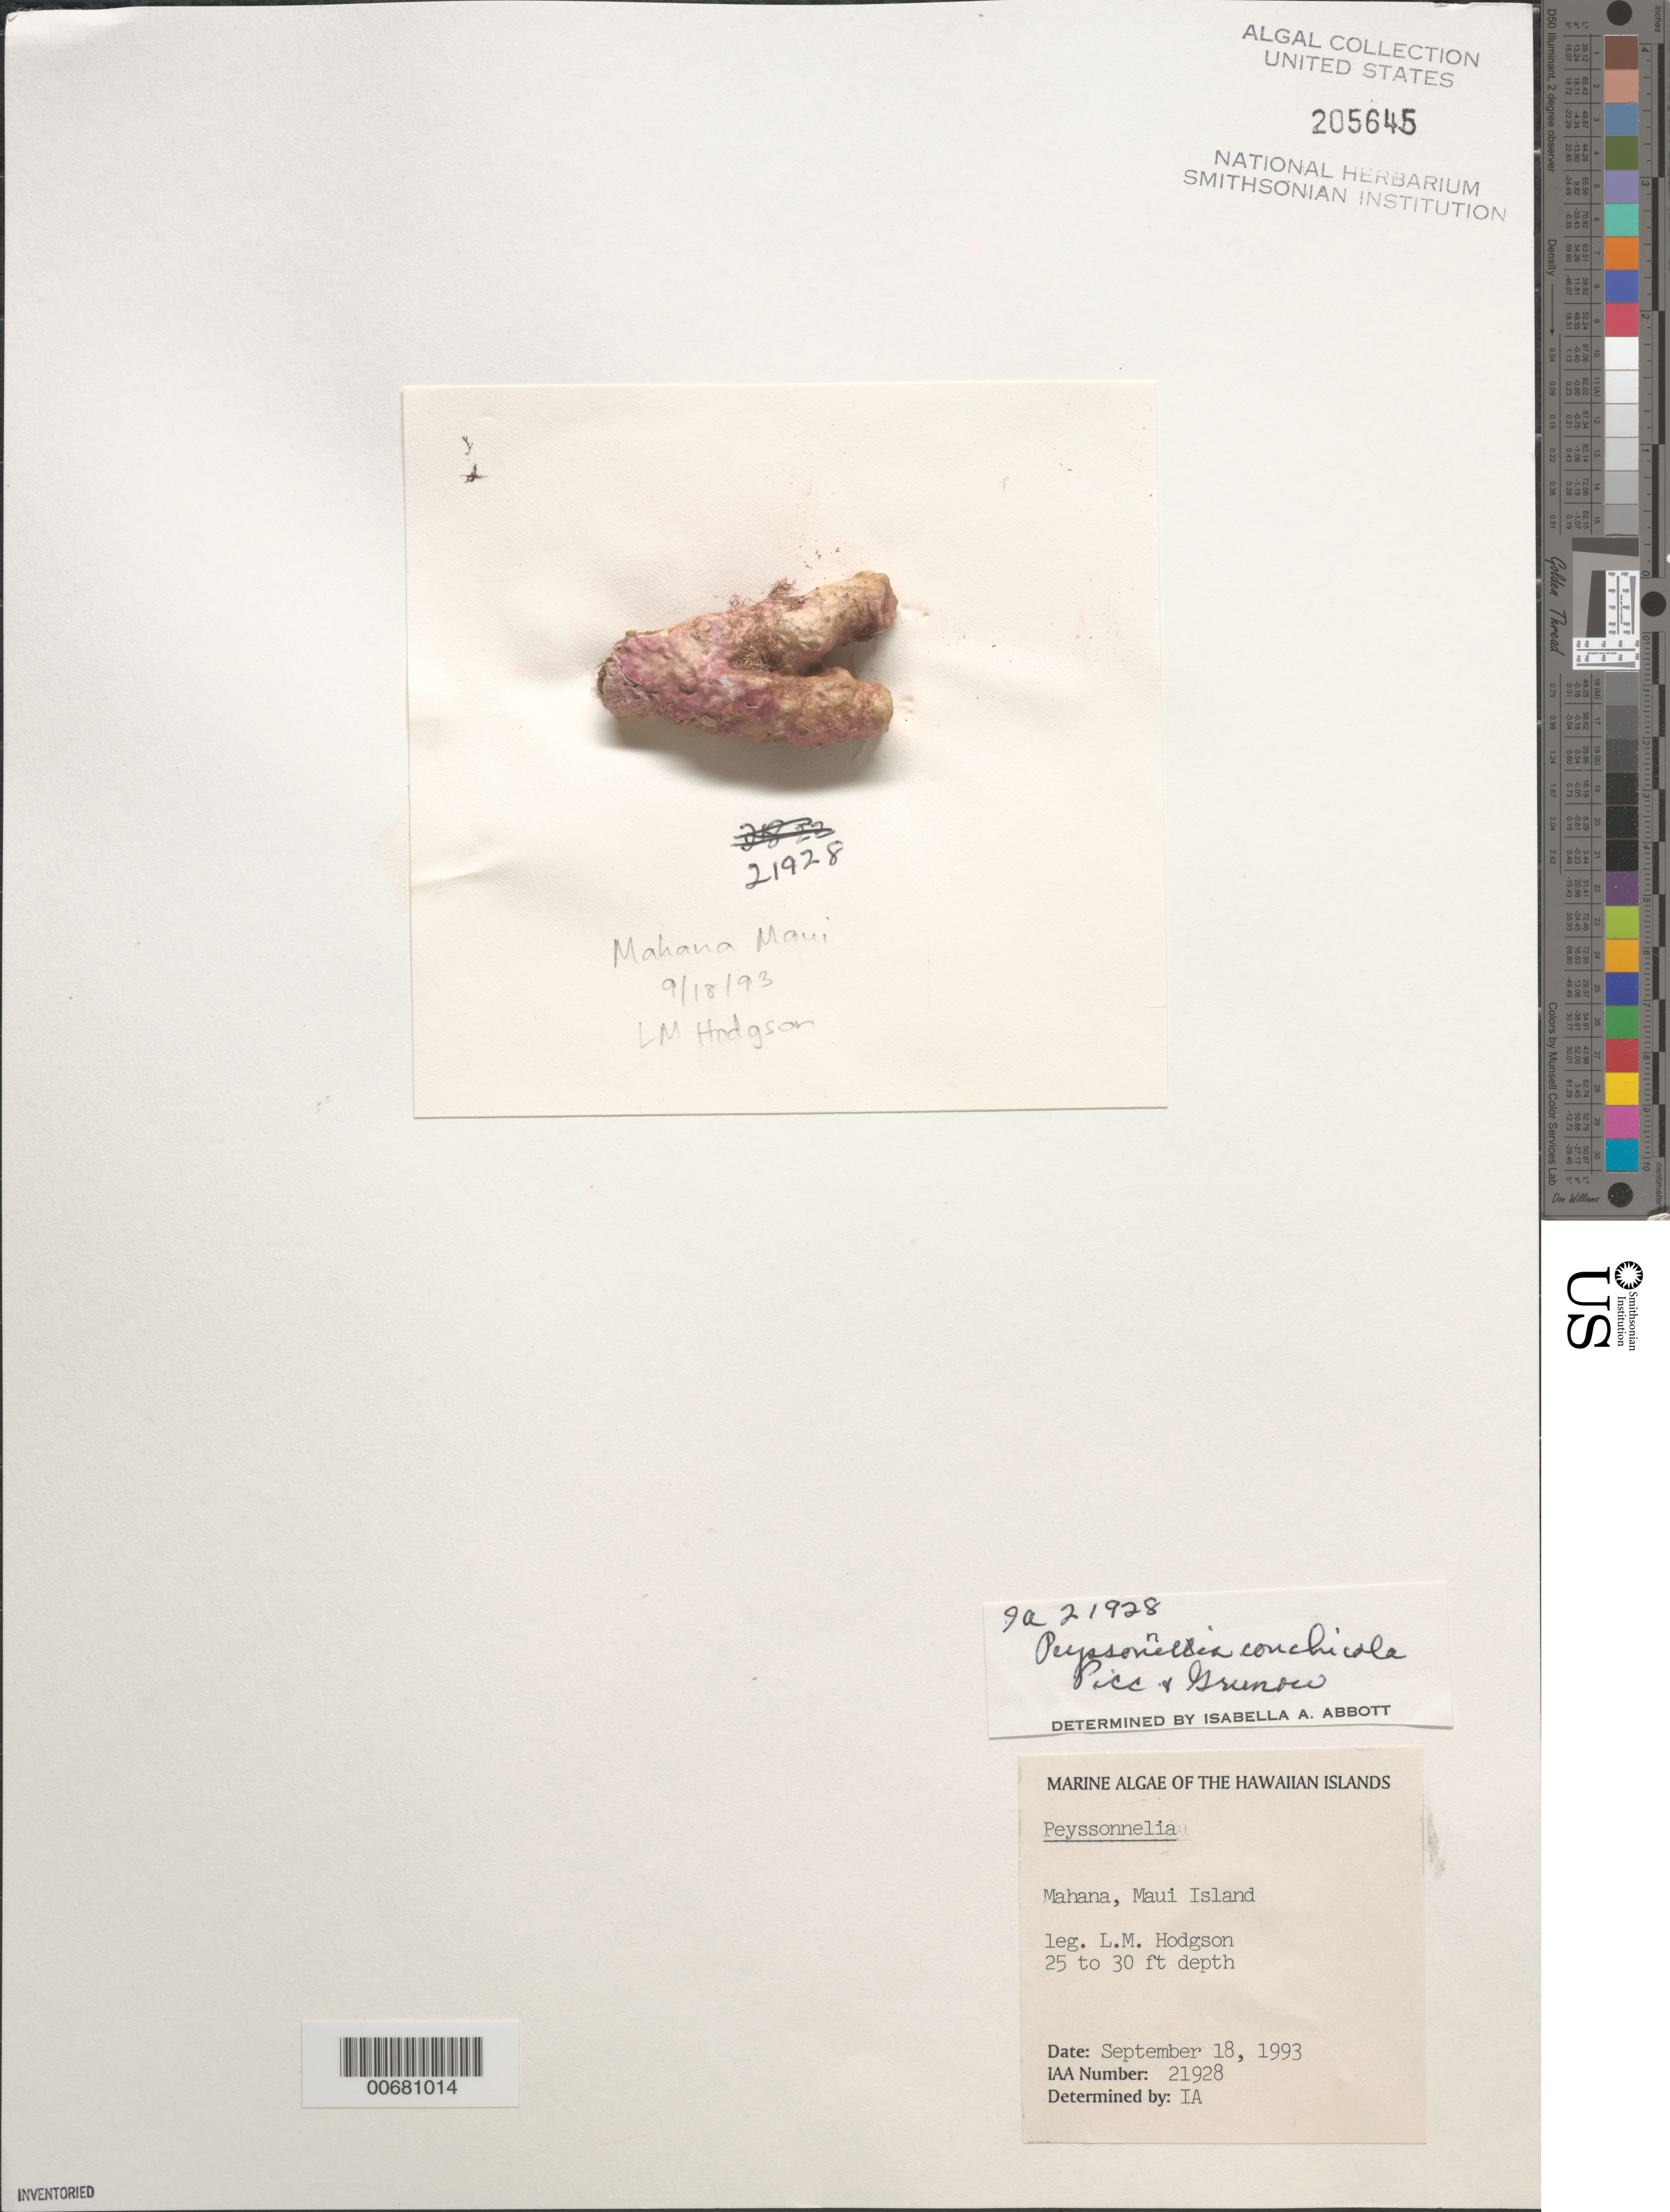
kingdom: Plantae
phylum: Rhodophyta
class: Florideophyceae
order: Peyssonneliales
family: Peyssonneliaceae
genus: Peyssonnelia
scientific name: Peyssonnelia conchicola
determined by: Abbott, Isabella A.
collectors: L. M. Hodgson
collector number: IAA 21928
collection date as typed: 18 Sep 1993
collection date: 1993-09-18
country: United States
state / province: Hawaii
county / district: Maui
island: Maui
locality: Mahana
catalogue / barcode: US 205645